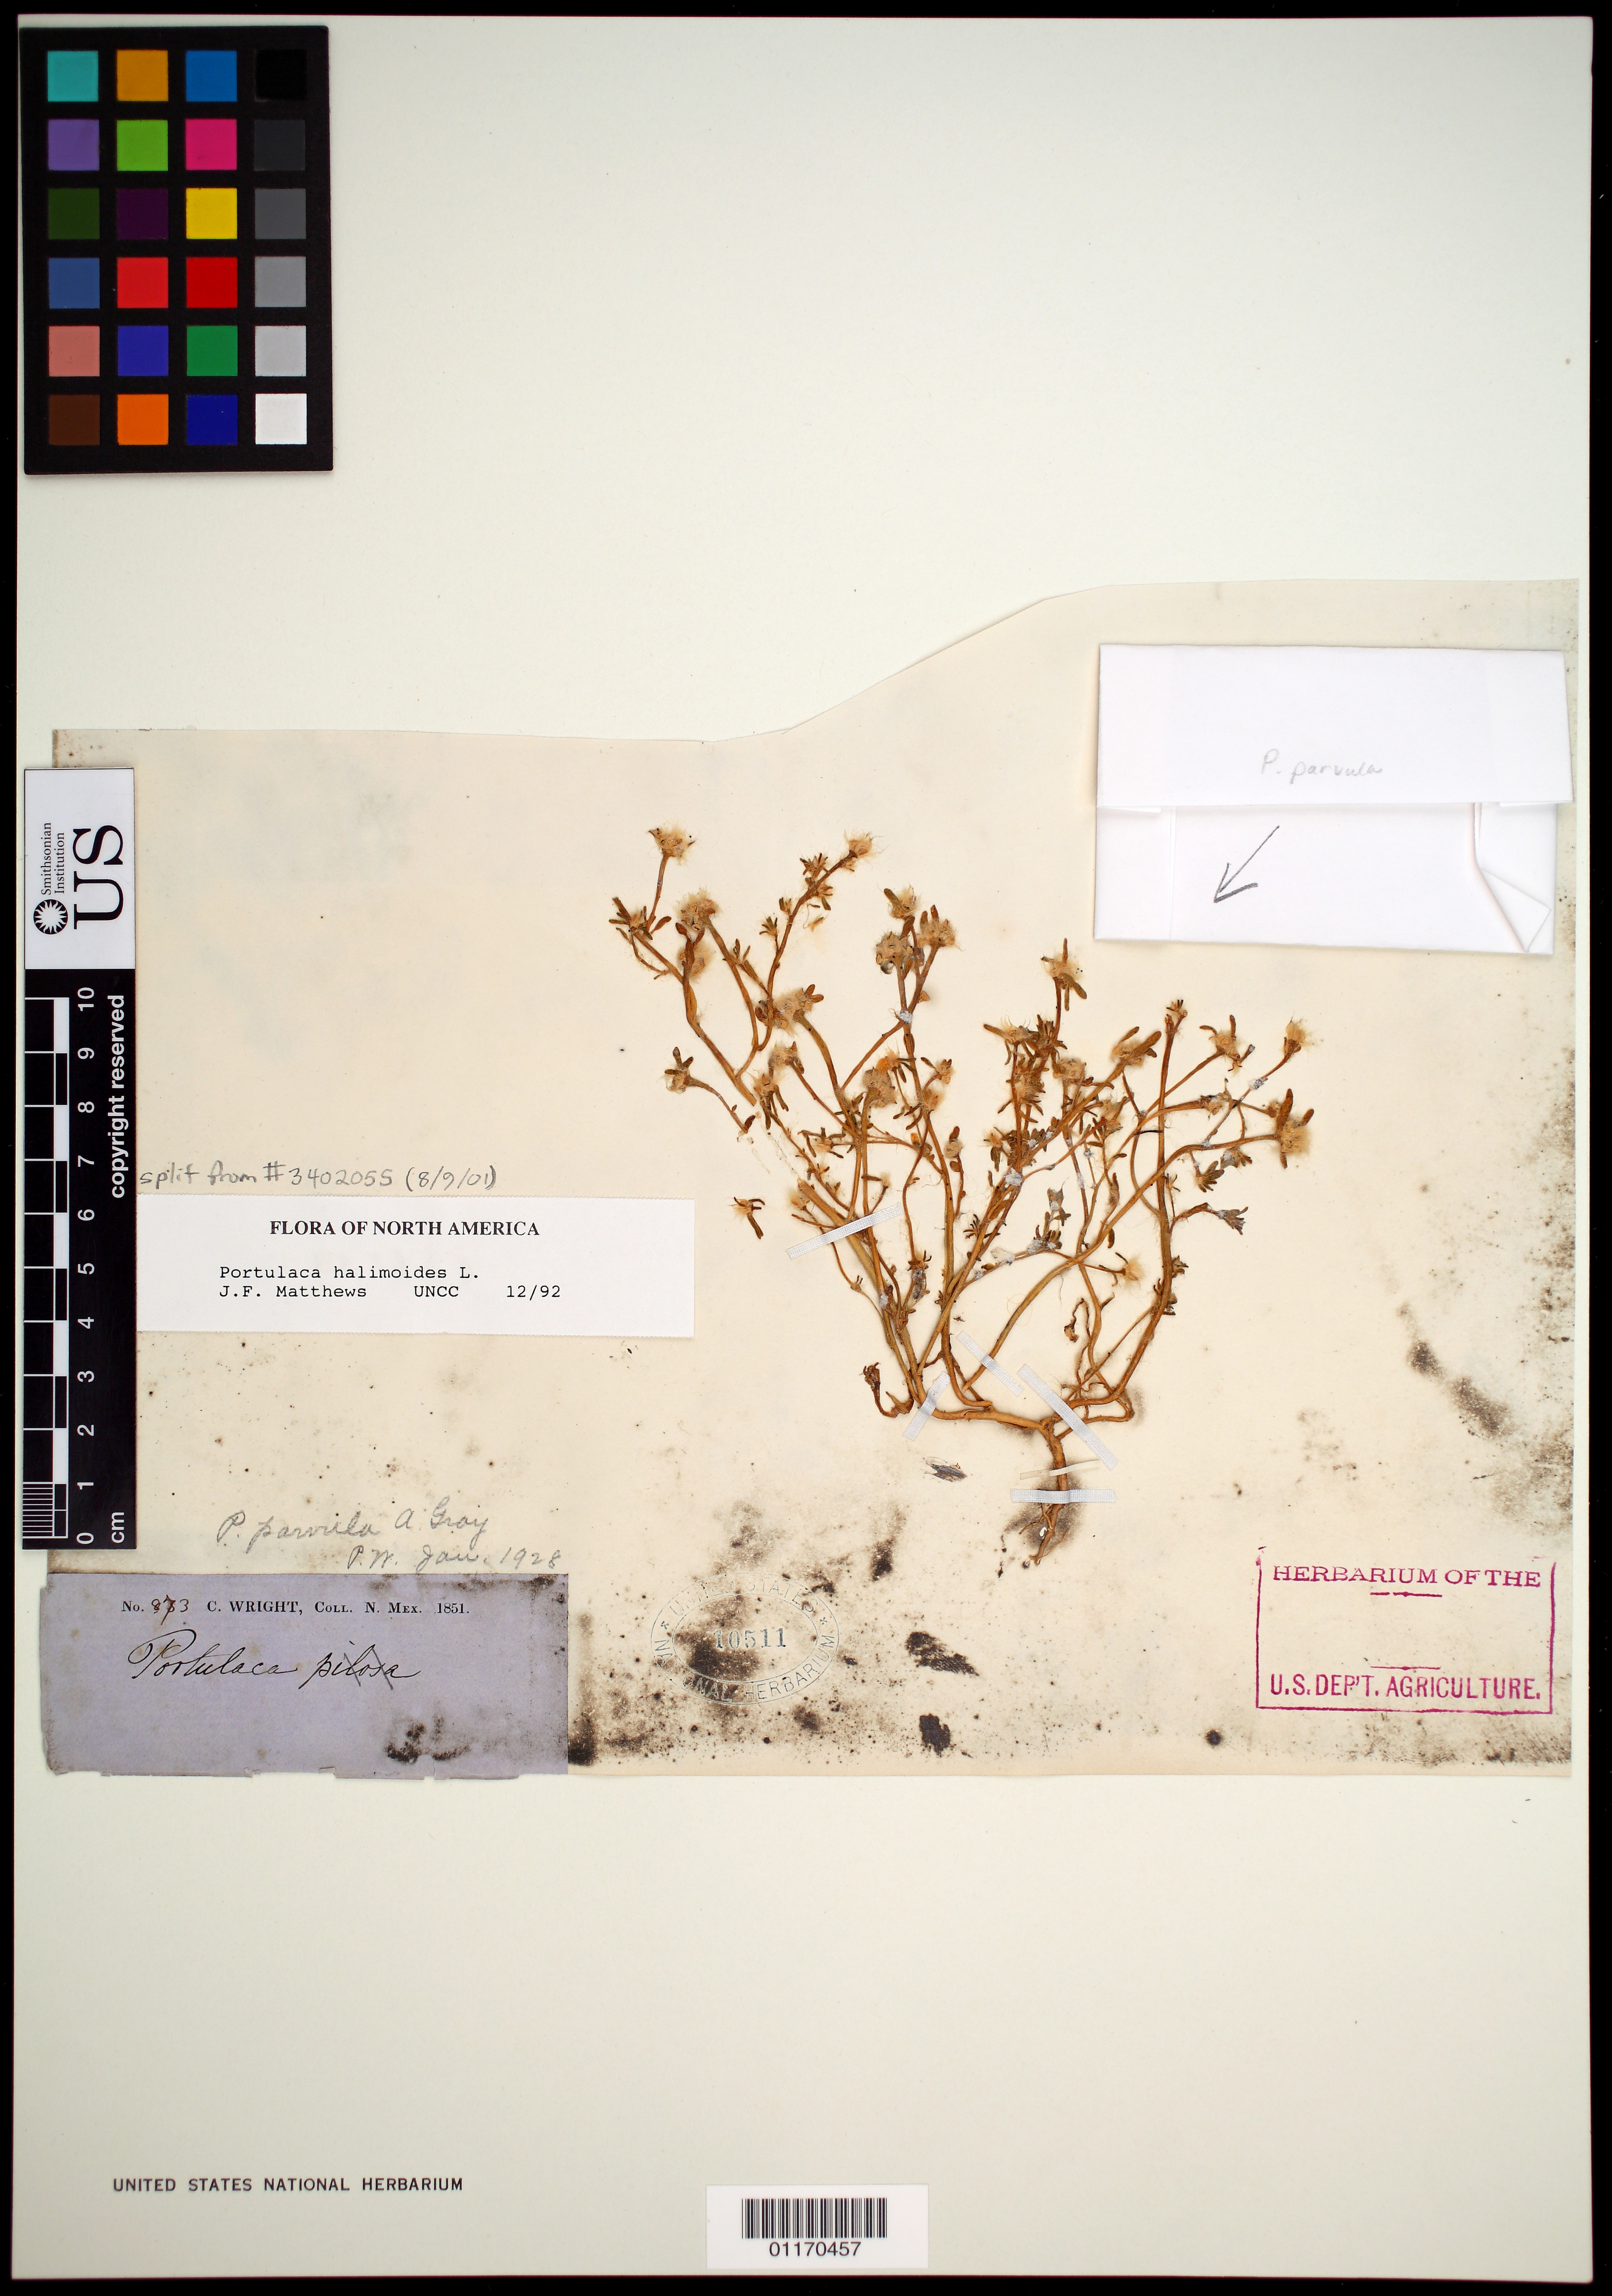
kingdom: Plantae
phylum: Tracheophyta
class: Magnoliopsida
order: Caryophyllales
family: Portulacaceae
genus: Portulaca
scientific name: Portulaca halimoides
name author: L.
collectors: C. Wright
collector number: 873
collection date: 1851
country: United States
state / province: New Mexico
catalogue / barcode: US 10511